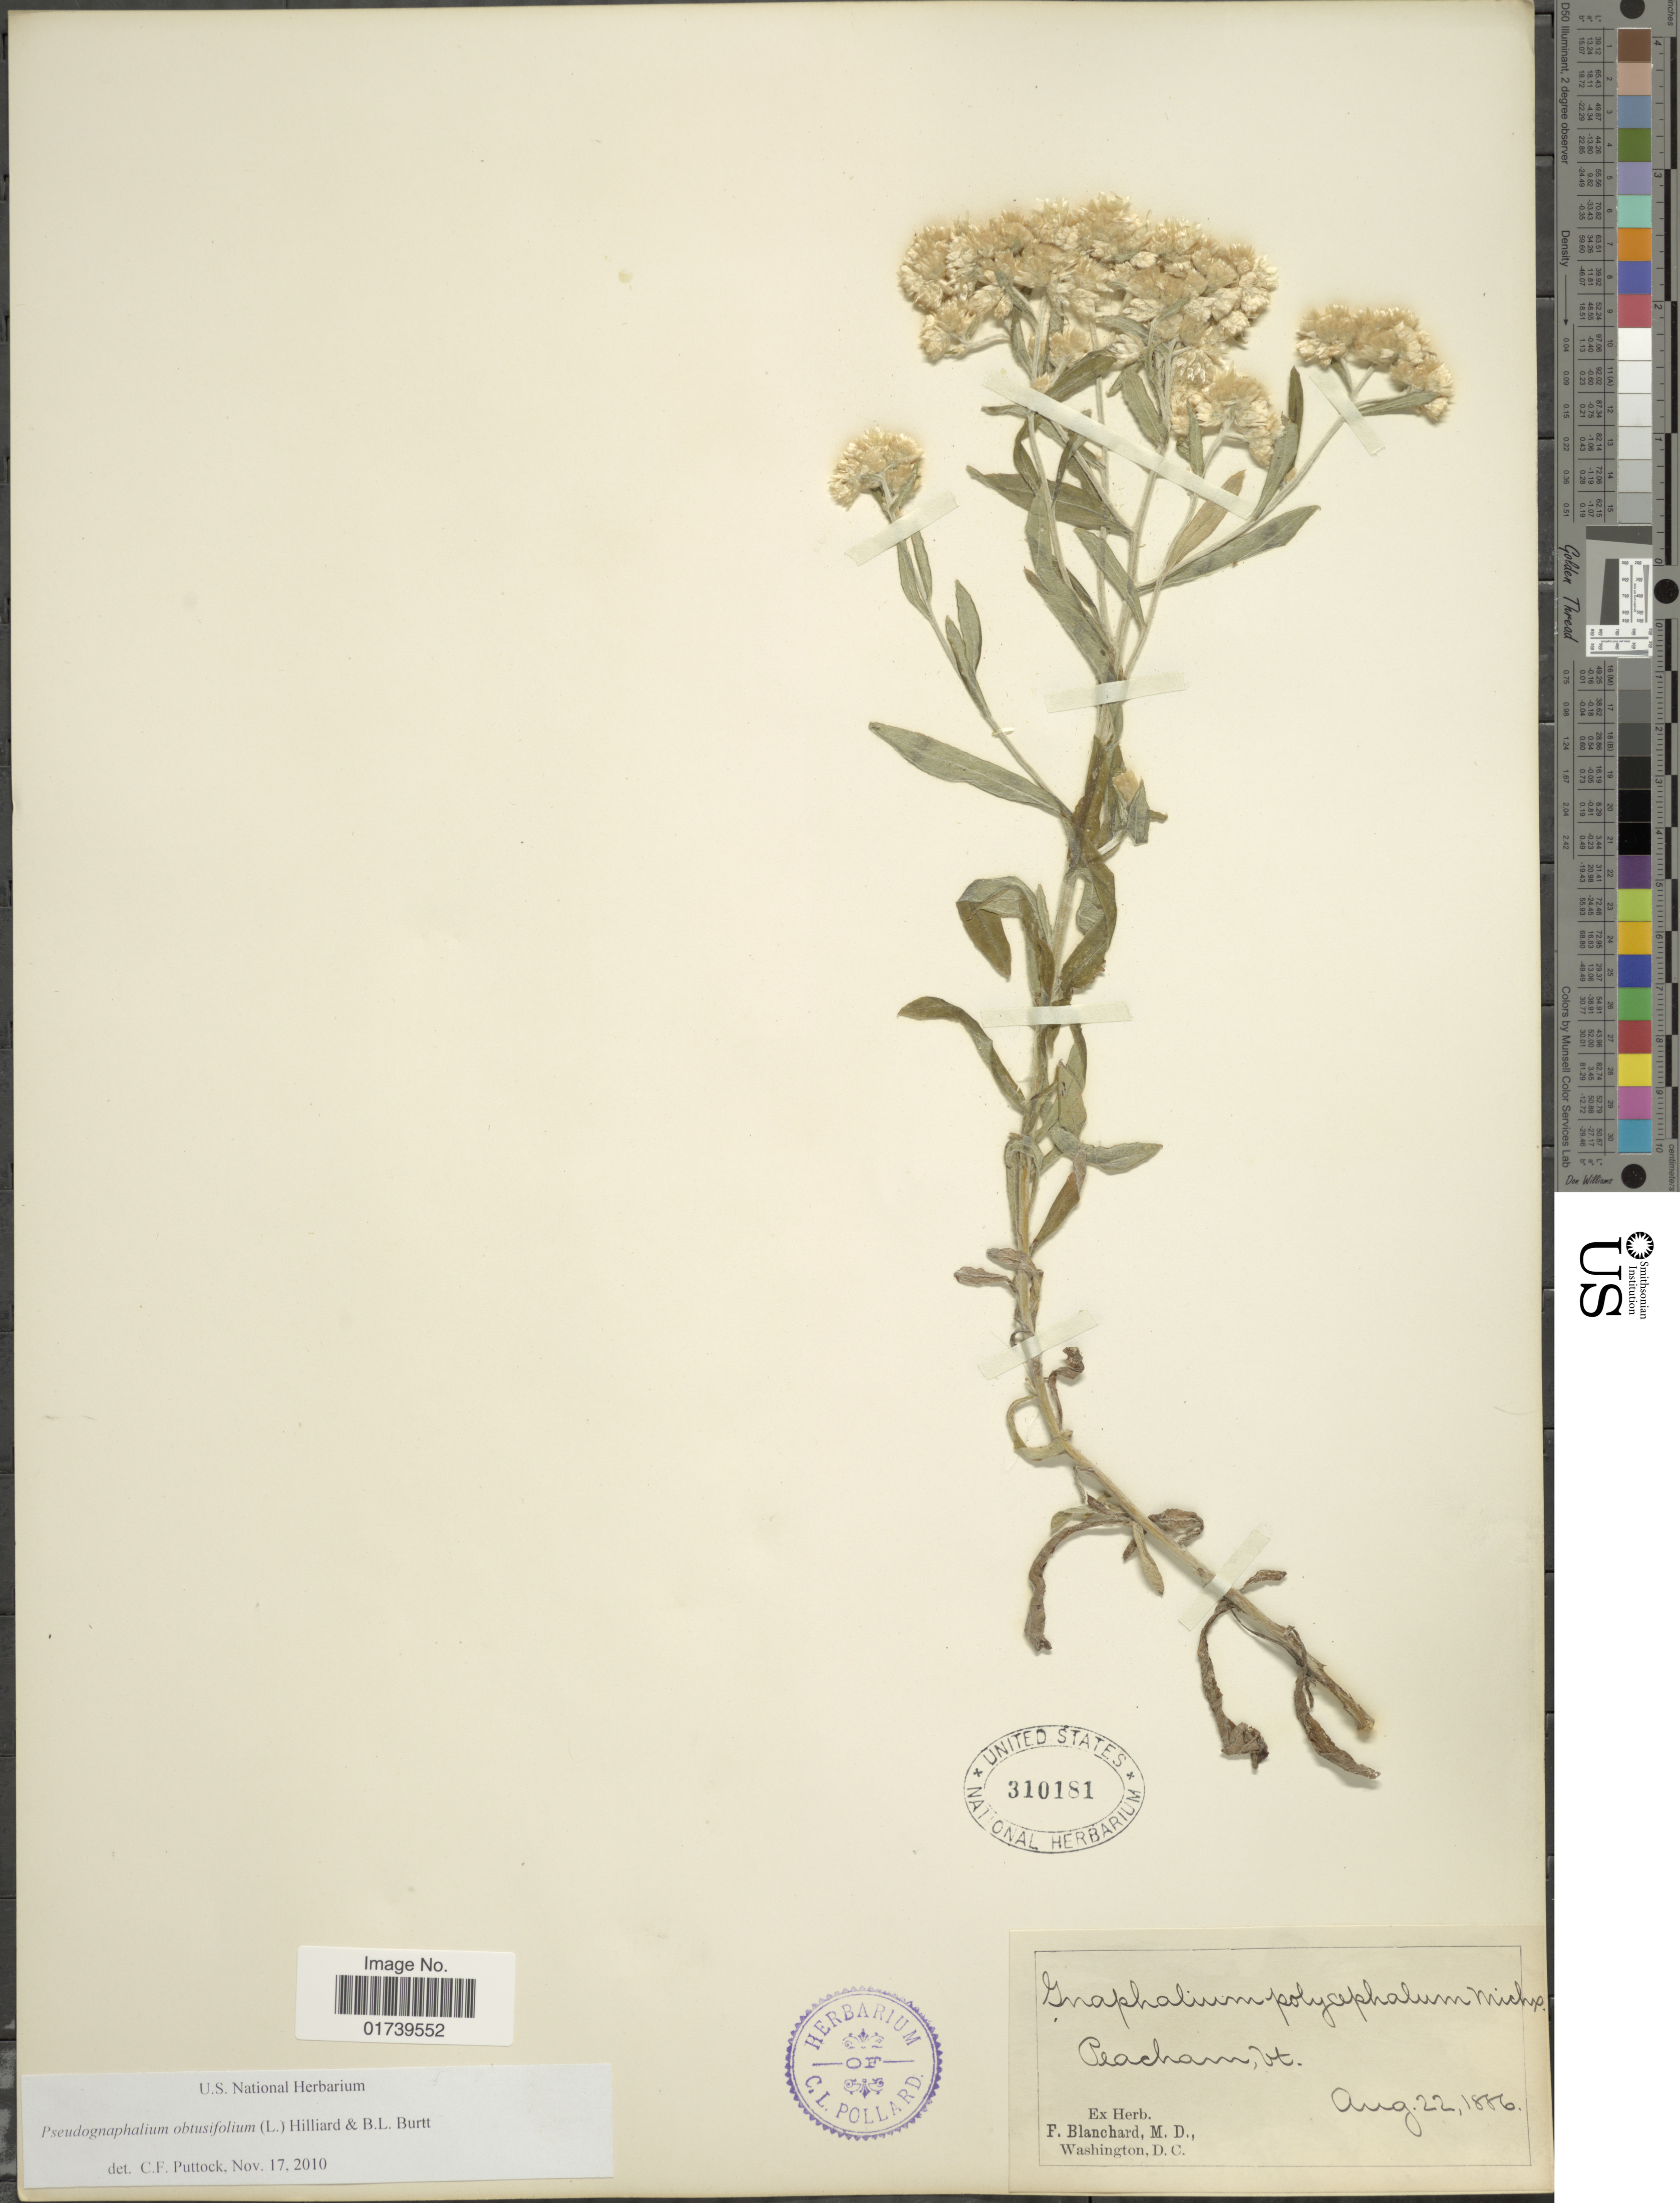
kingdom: Plantae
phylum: Tracheophyta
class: Magnoliopsida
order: Asterales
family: Asteraceae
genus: Pseudognaphalium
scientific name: Pseudognaphalium obtusifolium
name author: (L.) Hilliard & B.L. Burtt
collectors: ex herb. F. Blanchard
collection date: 1886-08-22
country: United States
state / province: Vermont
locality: Peacham, VT.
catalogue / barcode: US 310181